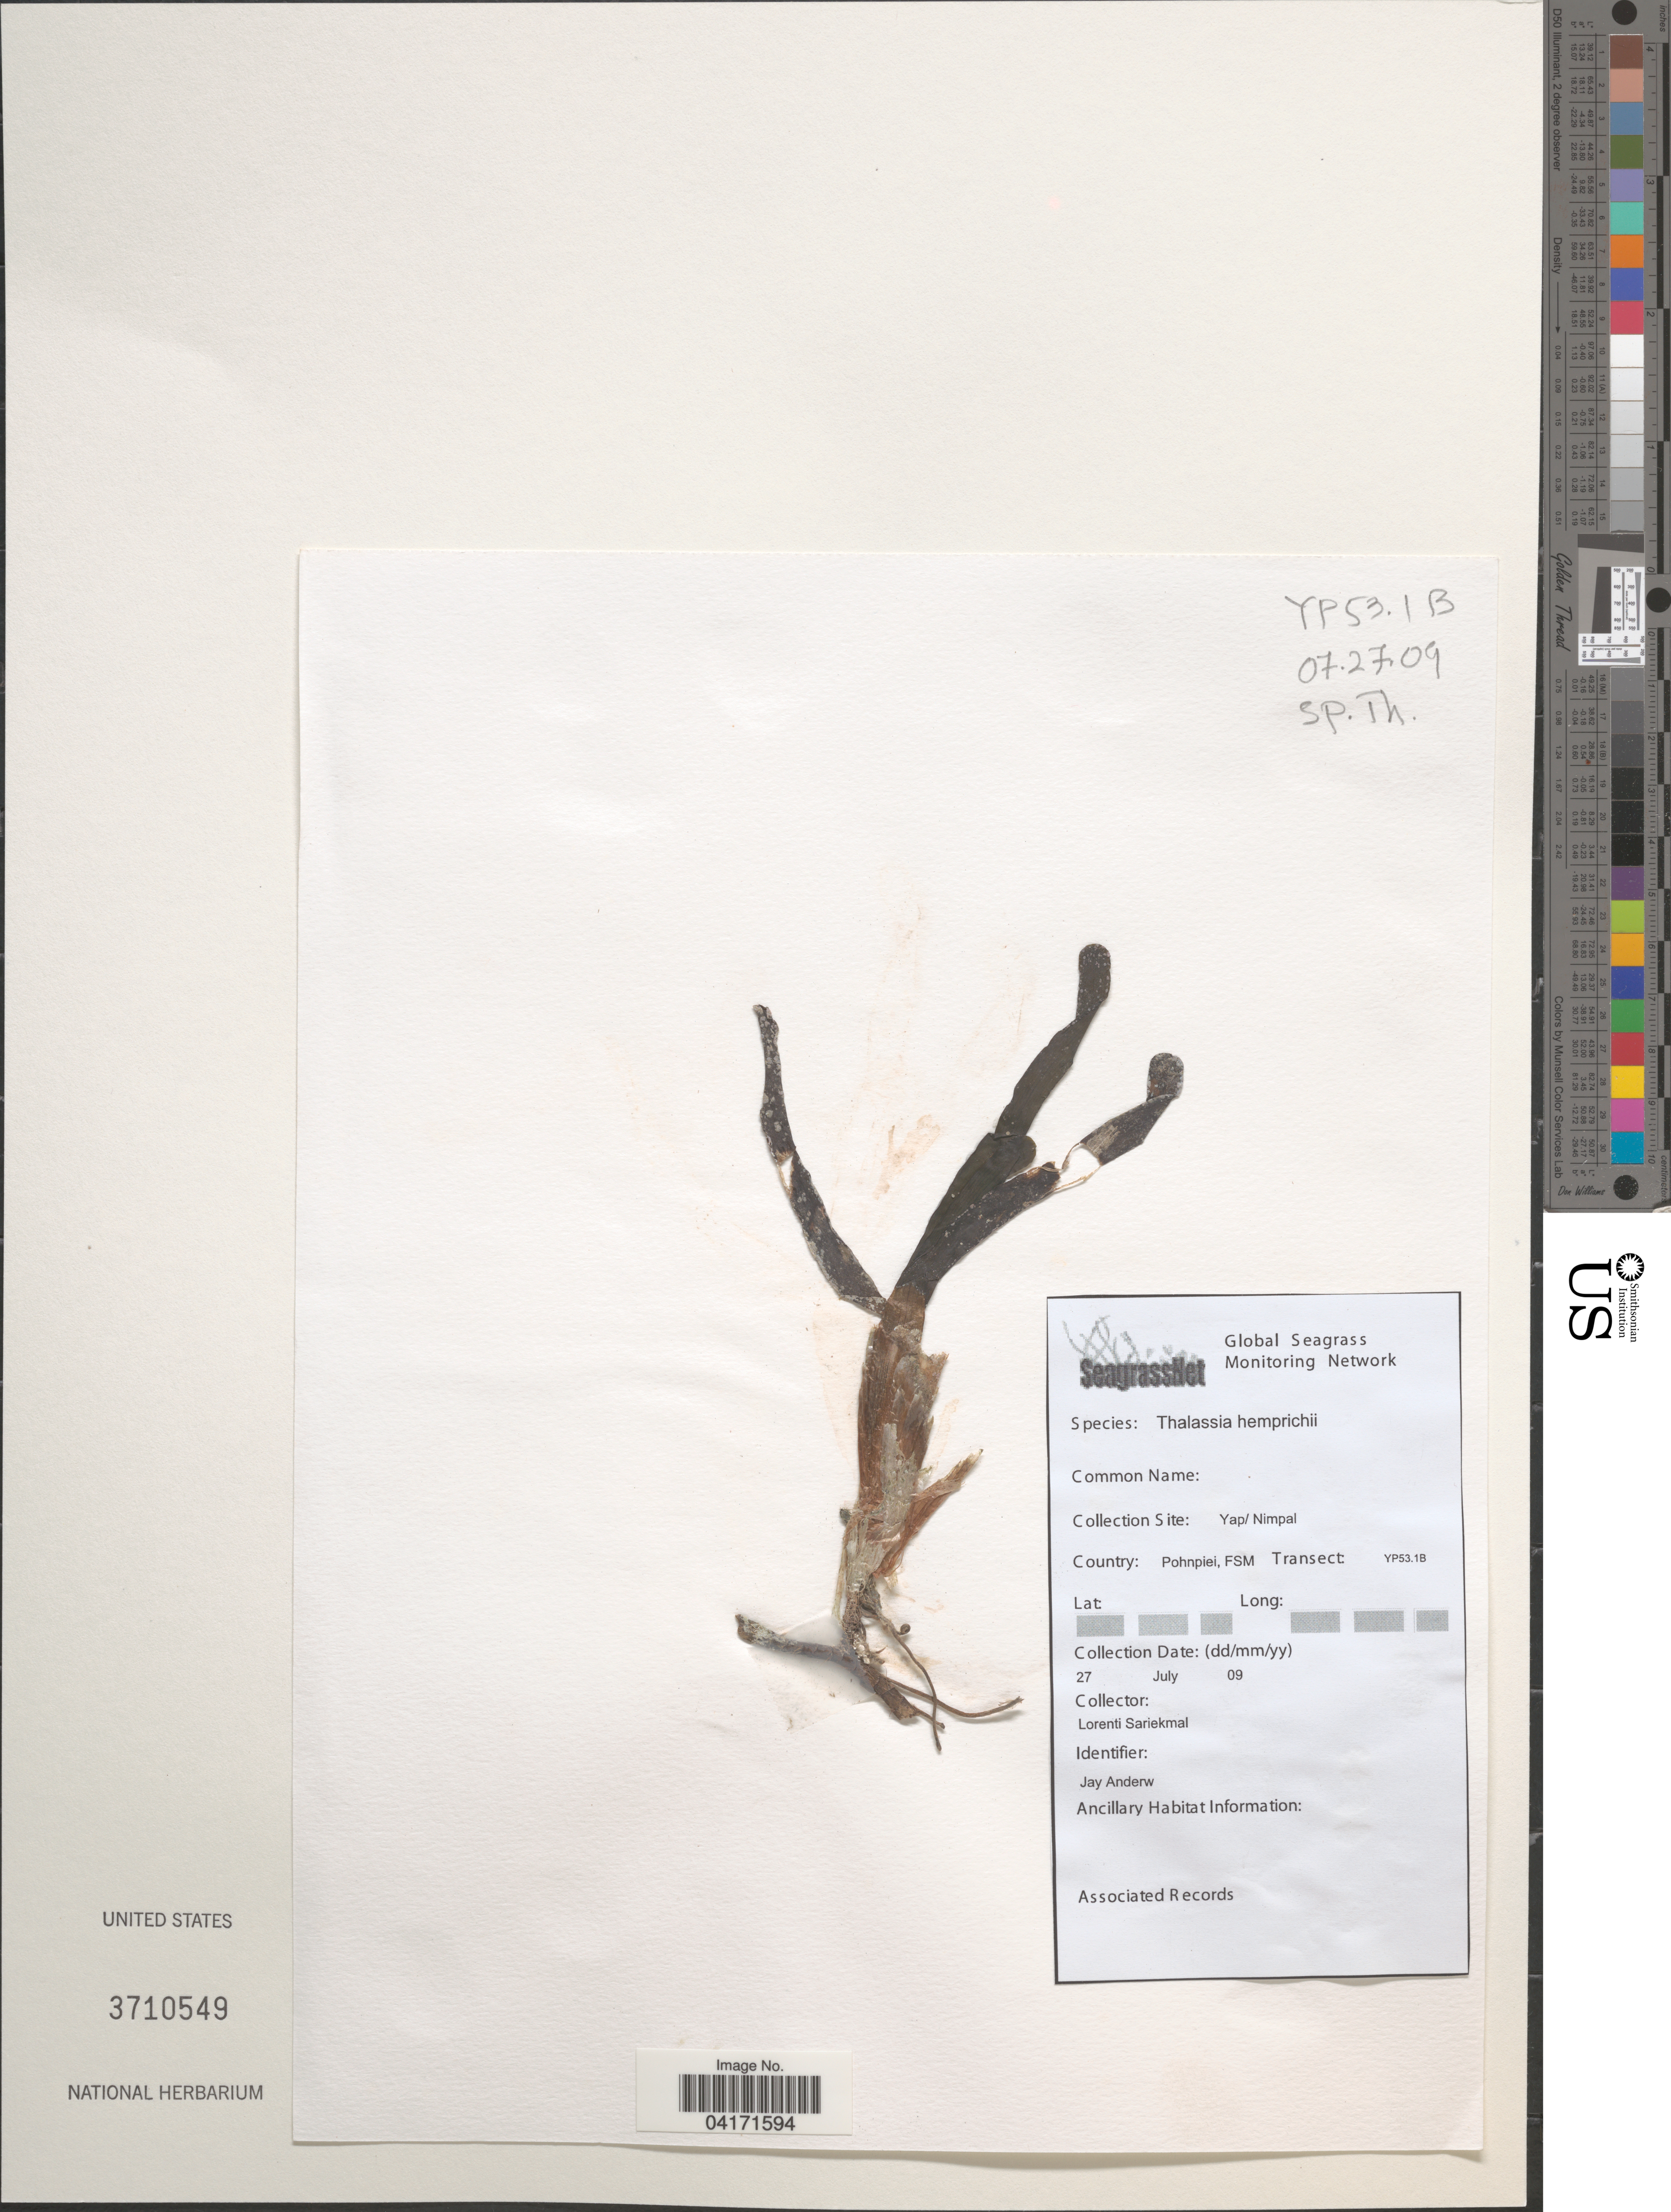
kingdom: Plantae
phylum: Tracheophyta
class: Liliopsida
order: Alismatales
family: Hydrocharitaceae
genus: Thalassia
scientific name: Thalassia hemprichii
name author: Asch.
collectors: L. Sariekmal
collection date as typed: Transcribed d/m/y: 27/7/9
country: Micronesia, Federated States of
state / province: Pohnpei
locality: Yap/ Nimpal. Country: Pohnpiei. Transect: YP53.1B.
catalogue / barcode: US 3710549